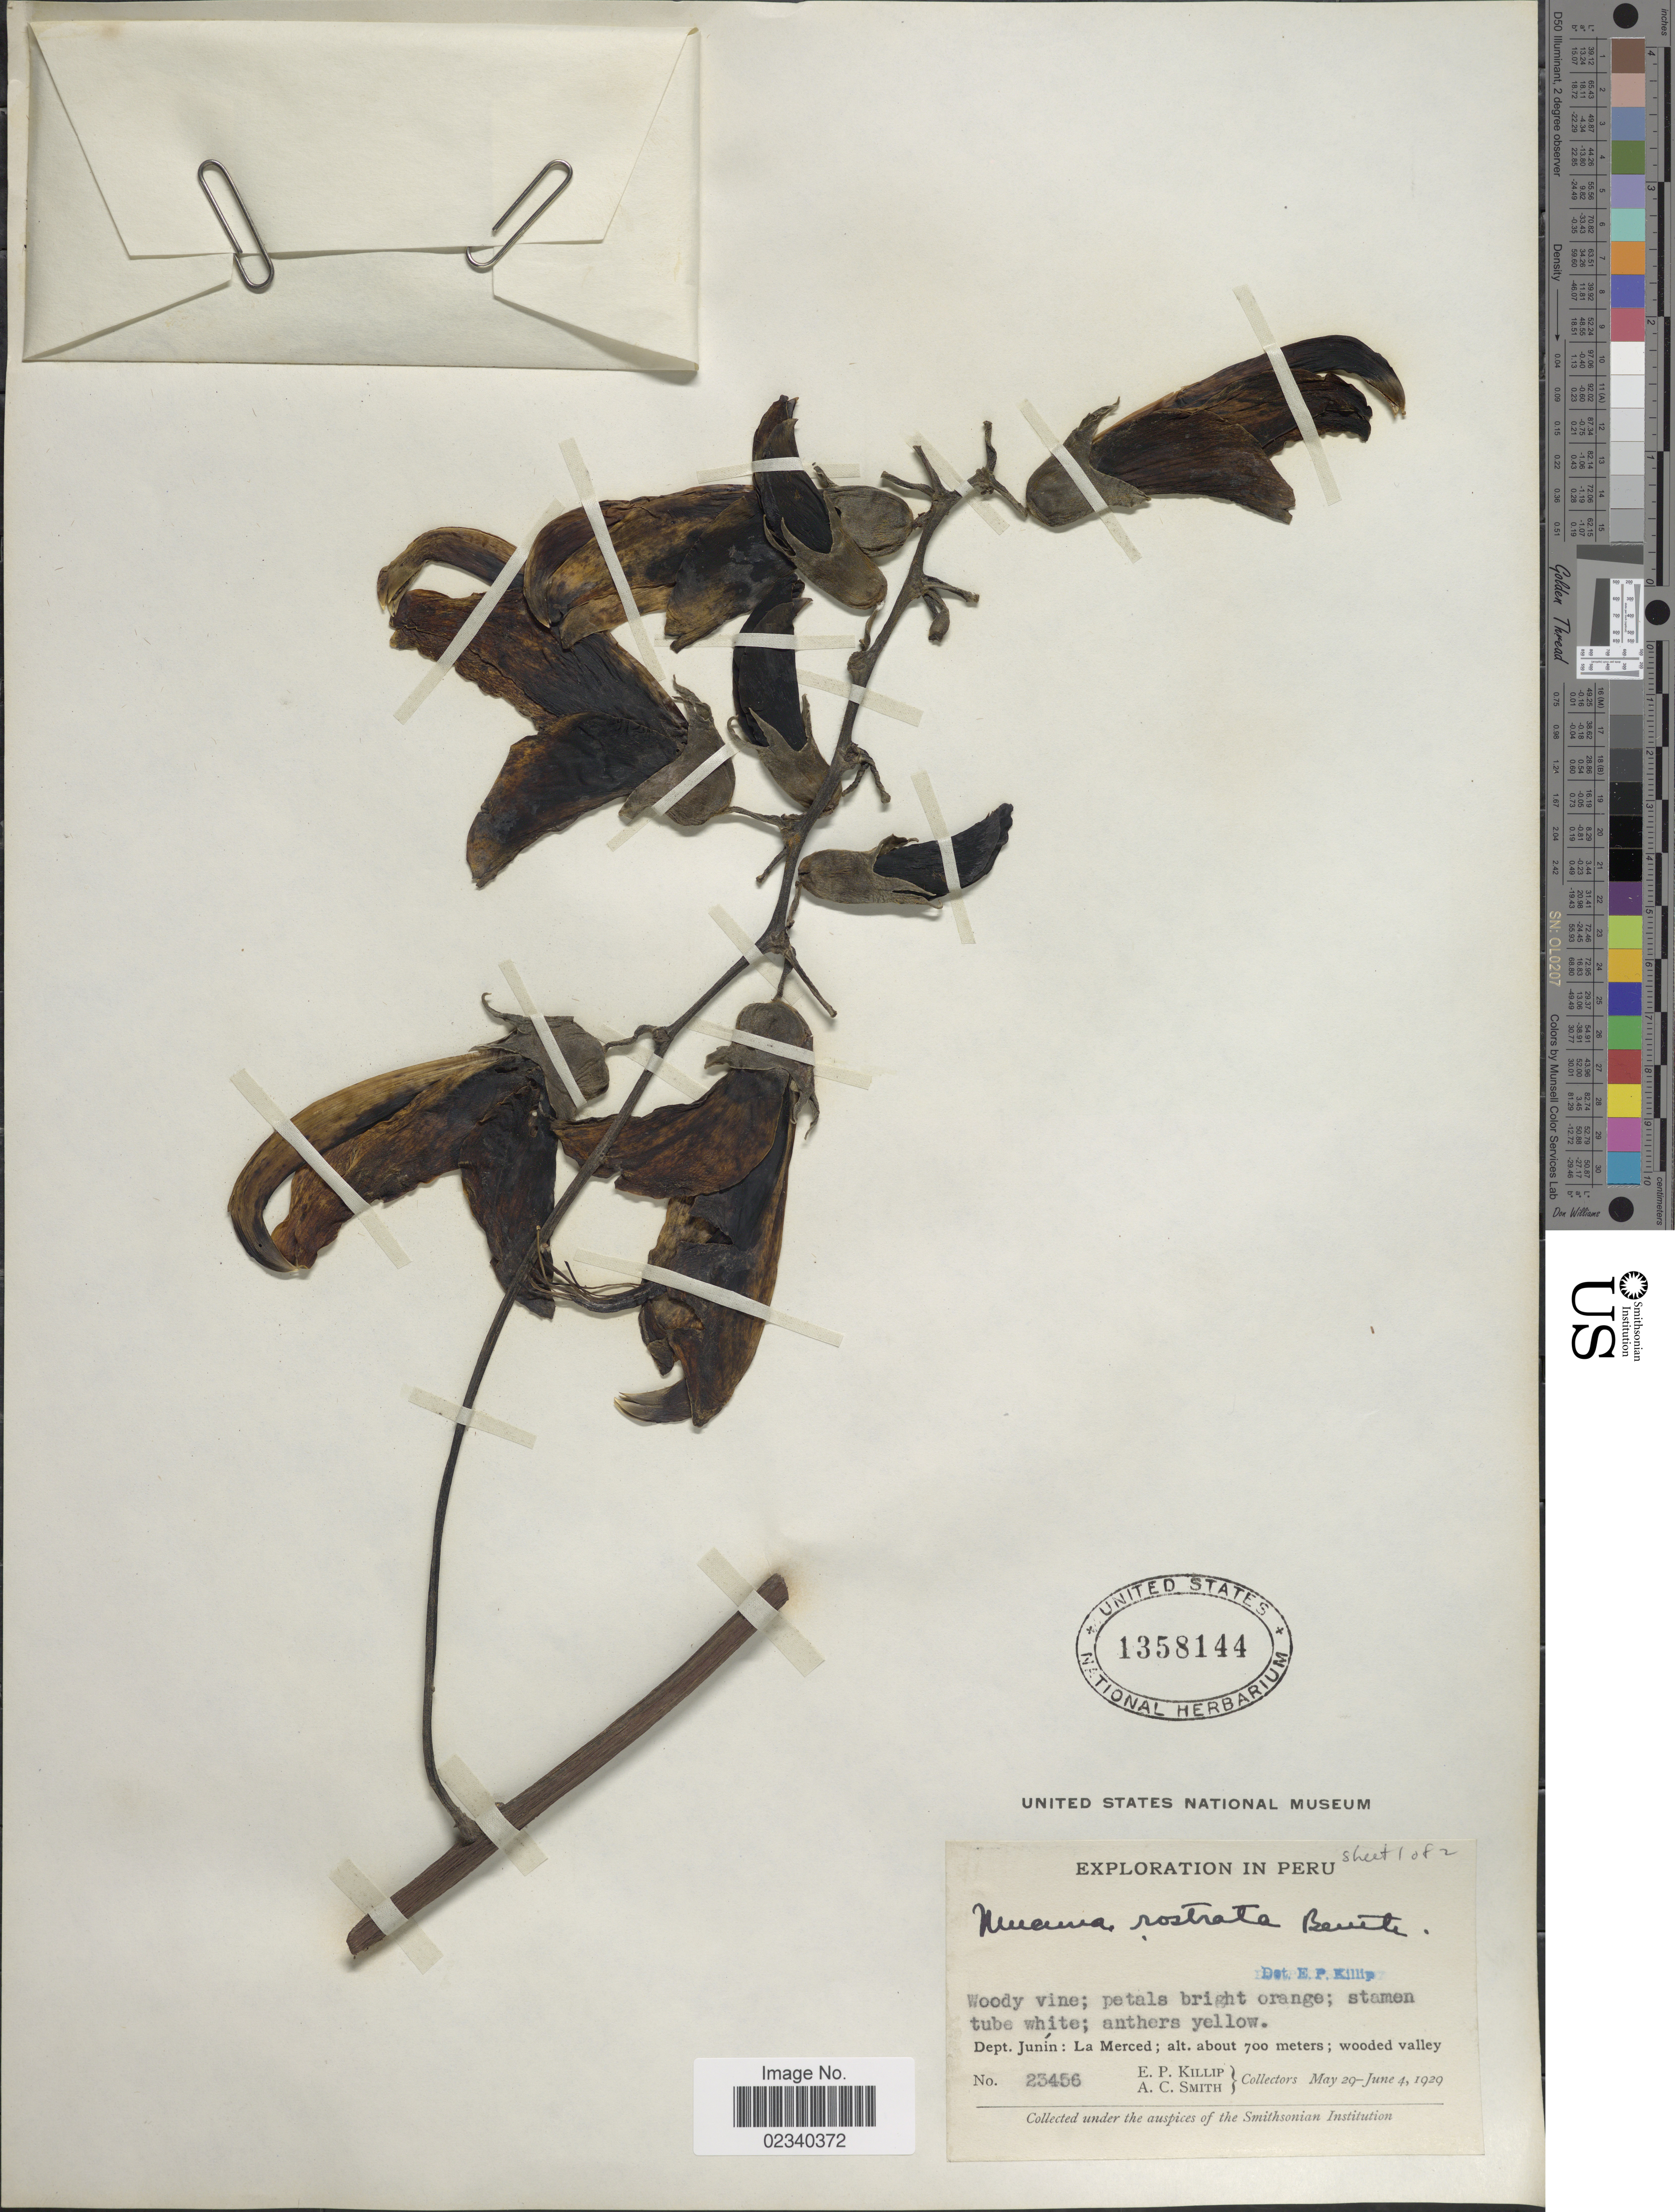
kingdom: Plantae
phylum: Tracheophyta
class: Magnoliopsida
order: Fabales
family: Fabaceae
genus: Mucuna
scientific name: Mucuna rostrata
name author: Benth.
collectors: E. P. Killip & A. C. Smith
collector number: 23456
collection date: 1929-05-29/1929-06-04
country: Peru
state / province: Junín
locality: Dept. Junin: La Merced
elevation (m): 700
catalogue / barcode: US 1358144